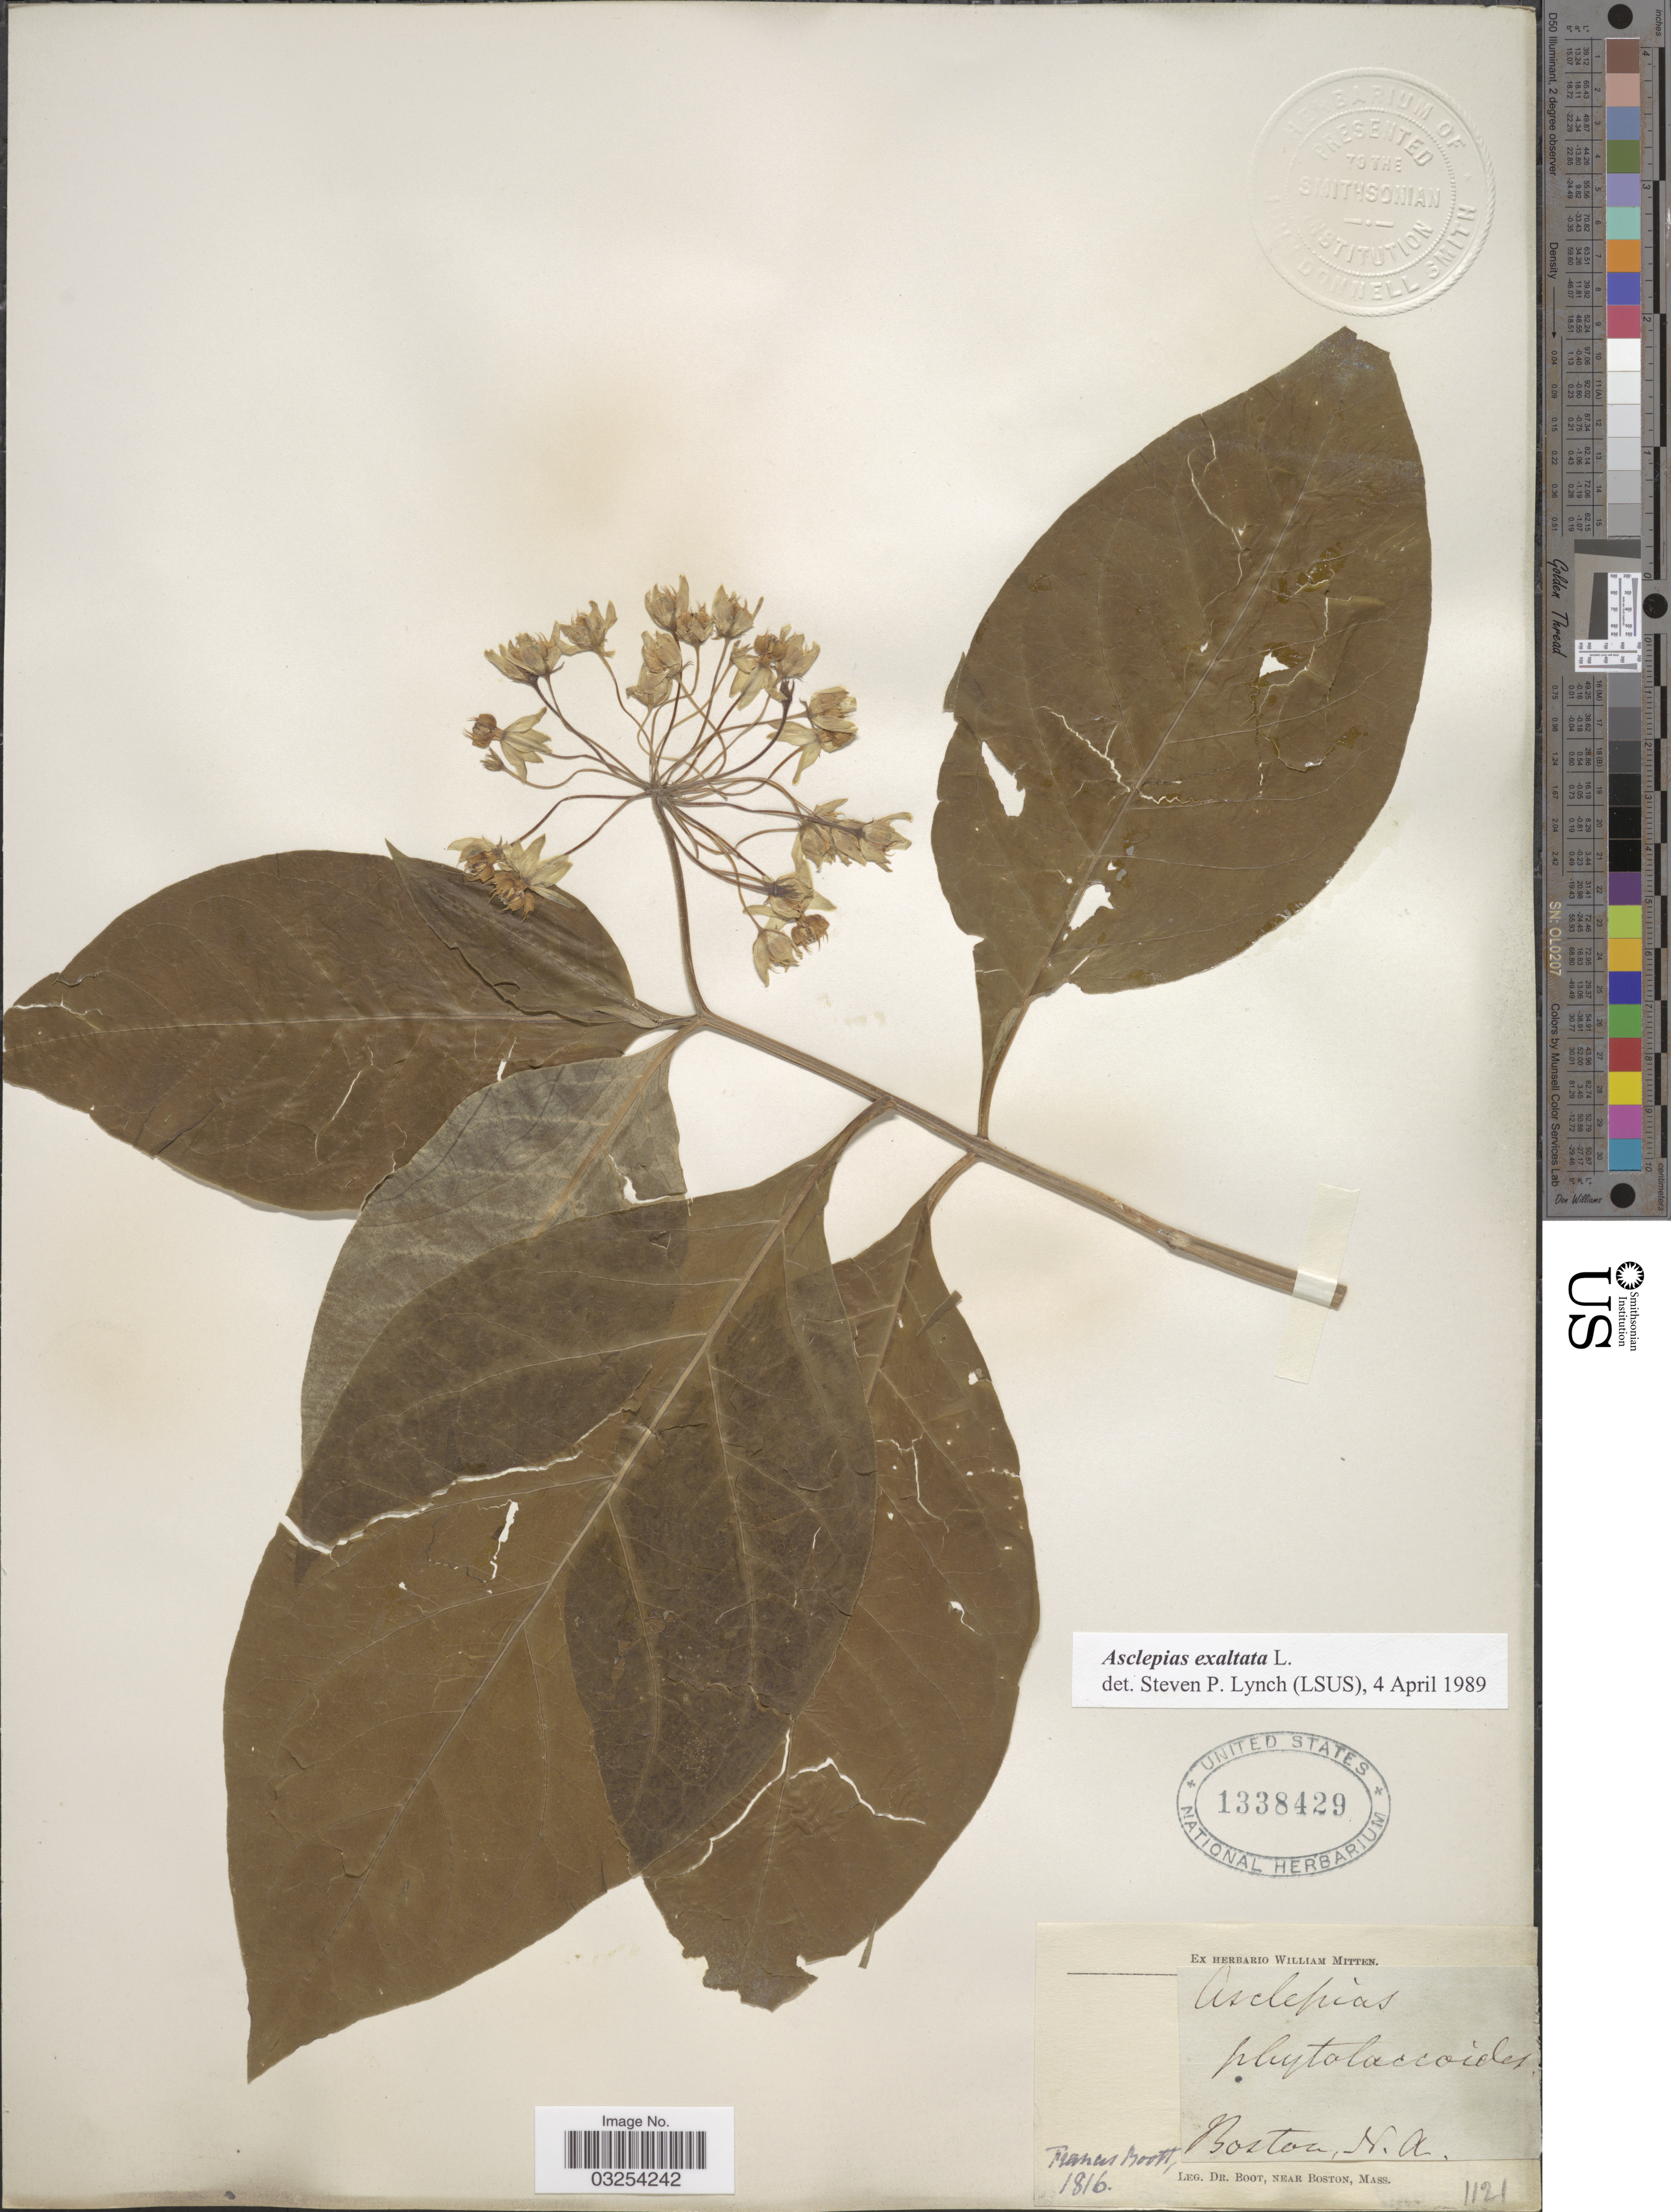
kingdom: Plantae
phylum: Tracheophyta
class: Magnoliopsida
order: Gentianales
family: Apocynaceae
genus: Asclepias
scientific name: Asclepias exaltata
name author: Muhl.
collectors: F. M. B. Boott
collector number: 1121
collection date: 1816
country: United States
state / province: Massachusetts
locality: Near Boston.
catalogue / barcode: US 1338429